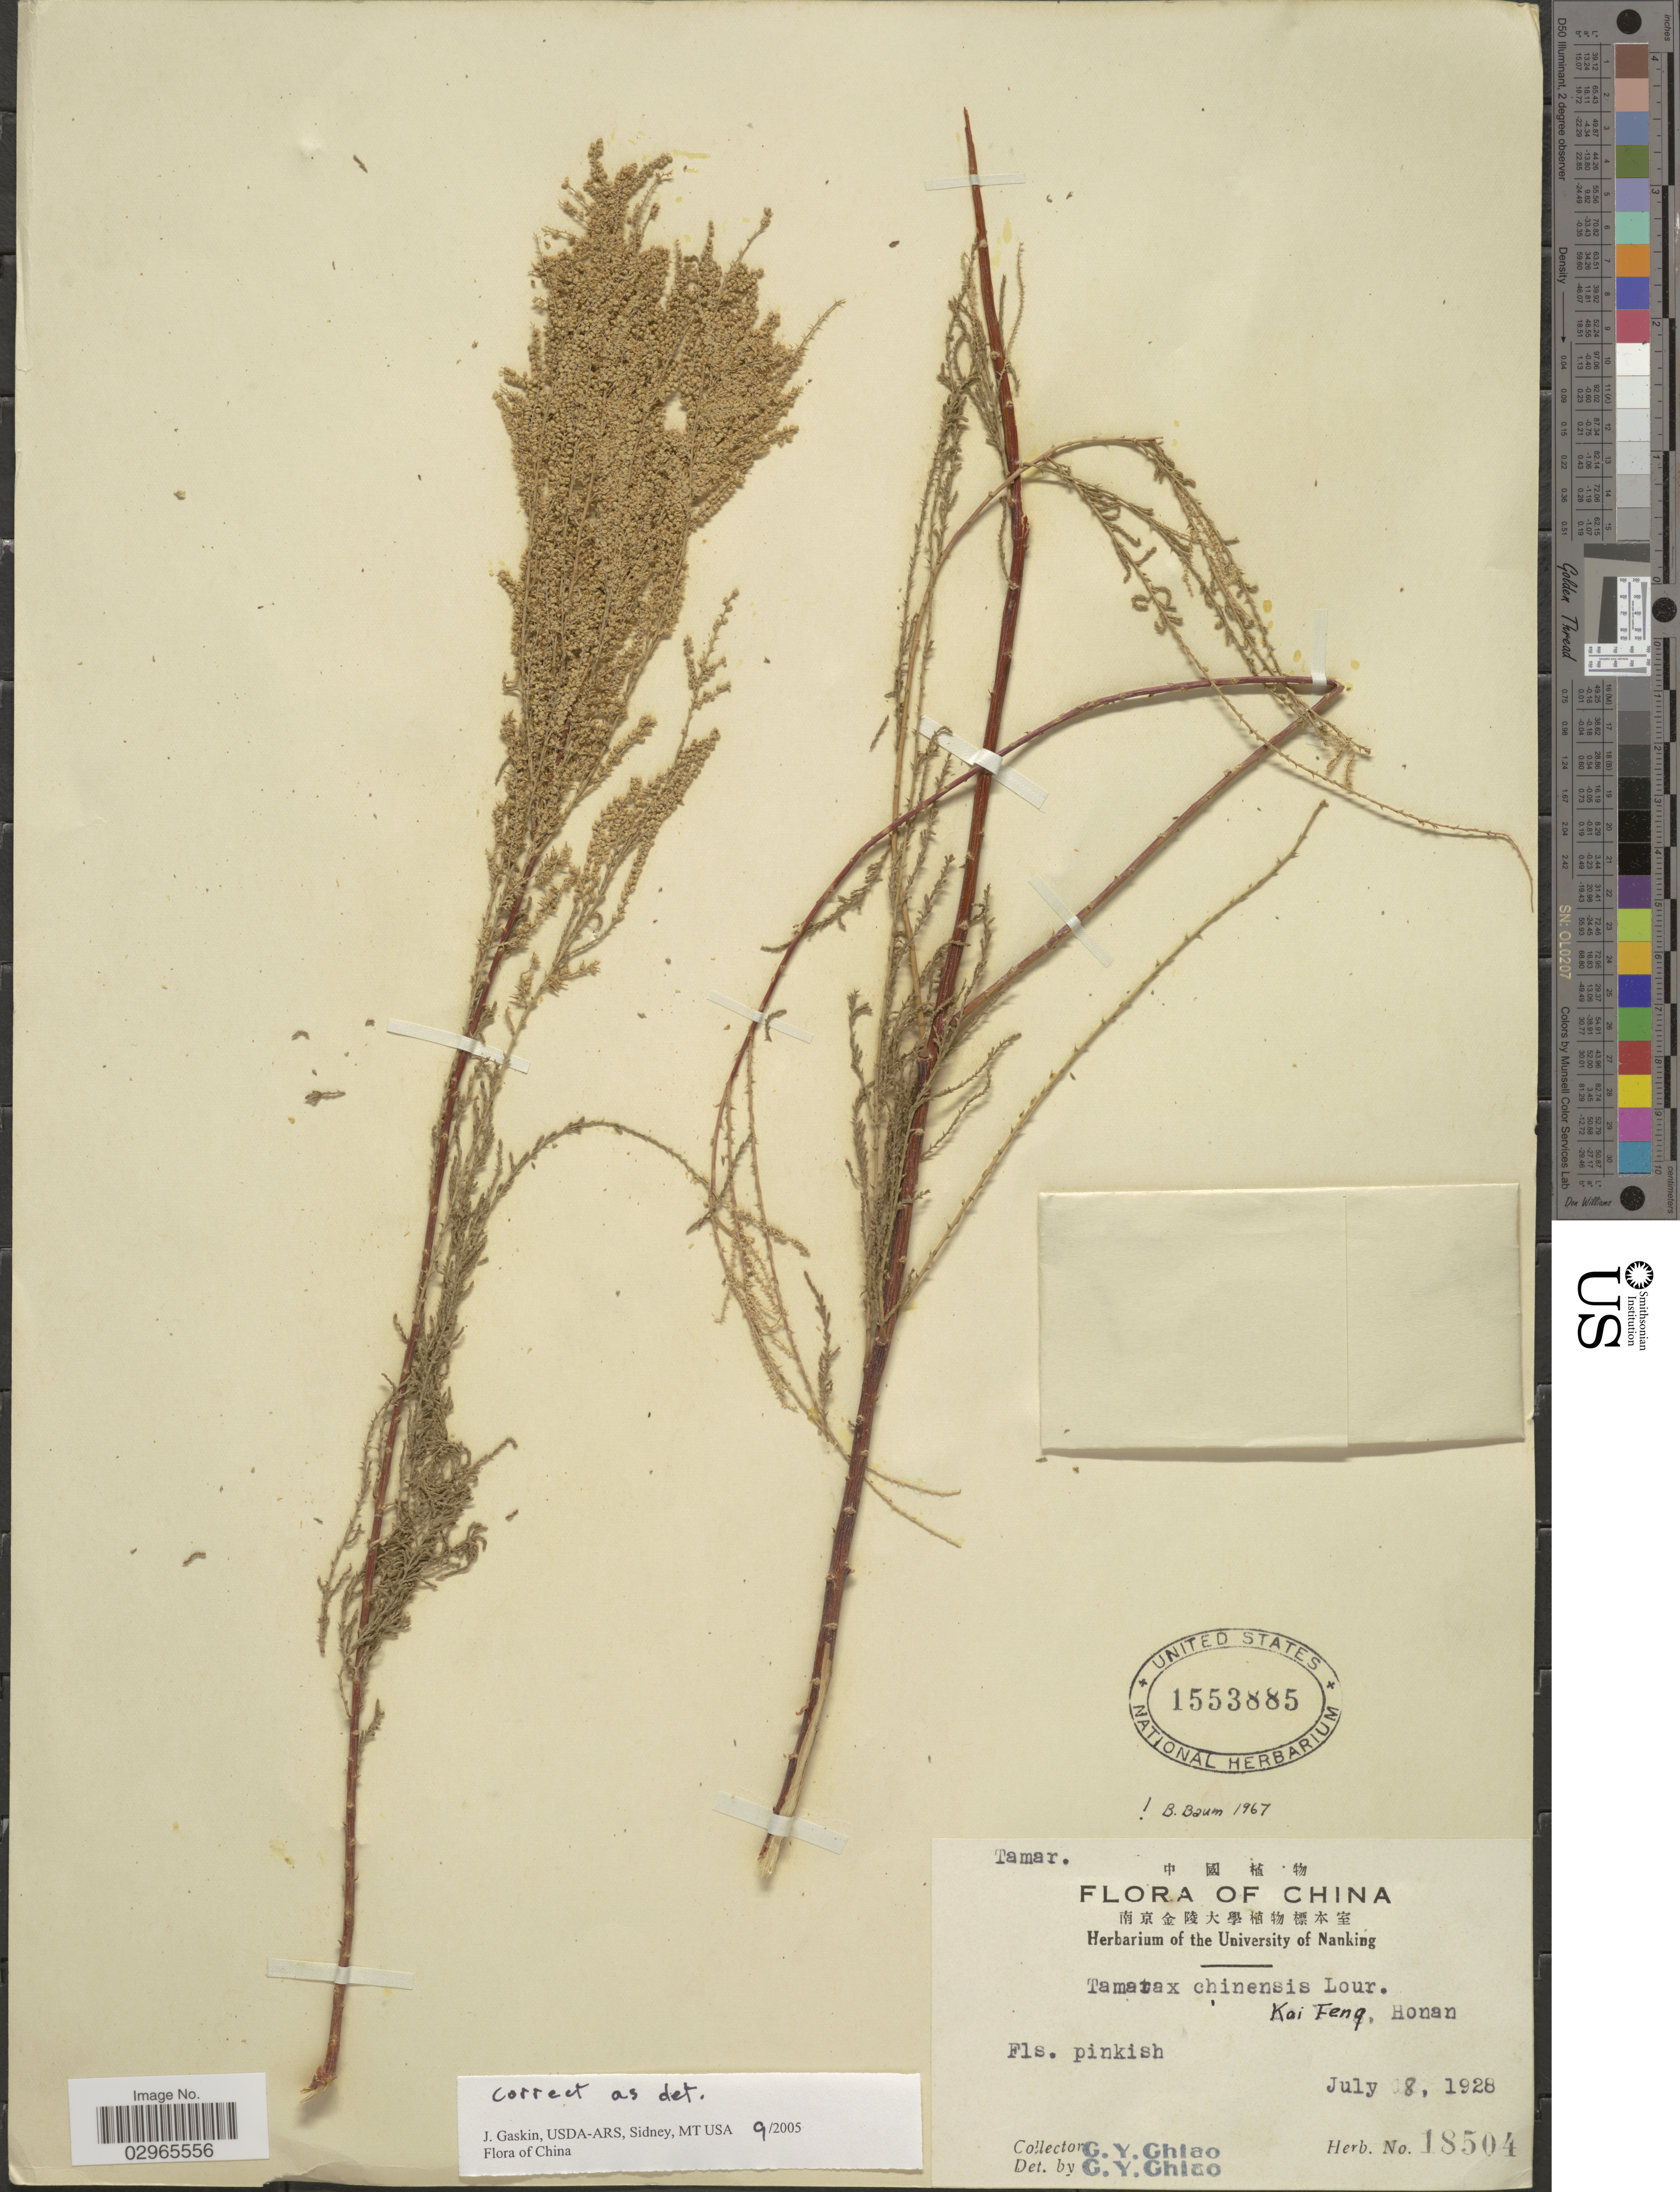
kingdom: Plantae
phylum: Tracheophyta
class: Magnoliopsida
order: Caryophyllales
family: Tamaricaceae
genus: Tamarix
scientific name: Tamarix chinensis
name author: Lour.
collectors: C. Y. Chiao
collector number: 18504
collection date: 1928-07-08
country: China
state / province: Henan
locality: Kai Feng, Honan.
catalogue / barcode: US 1553885